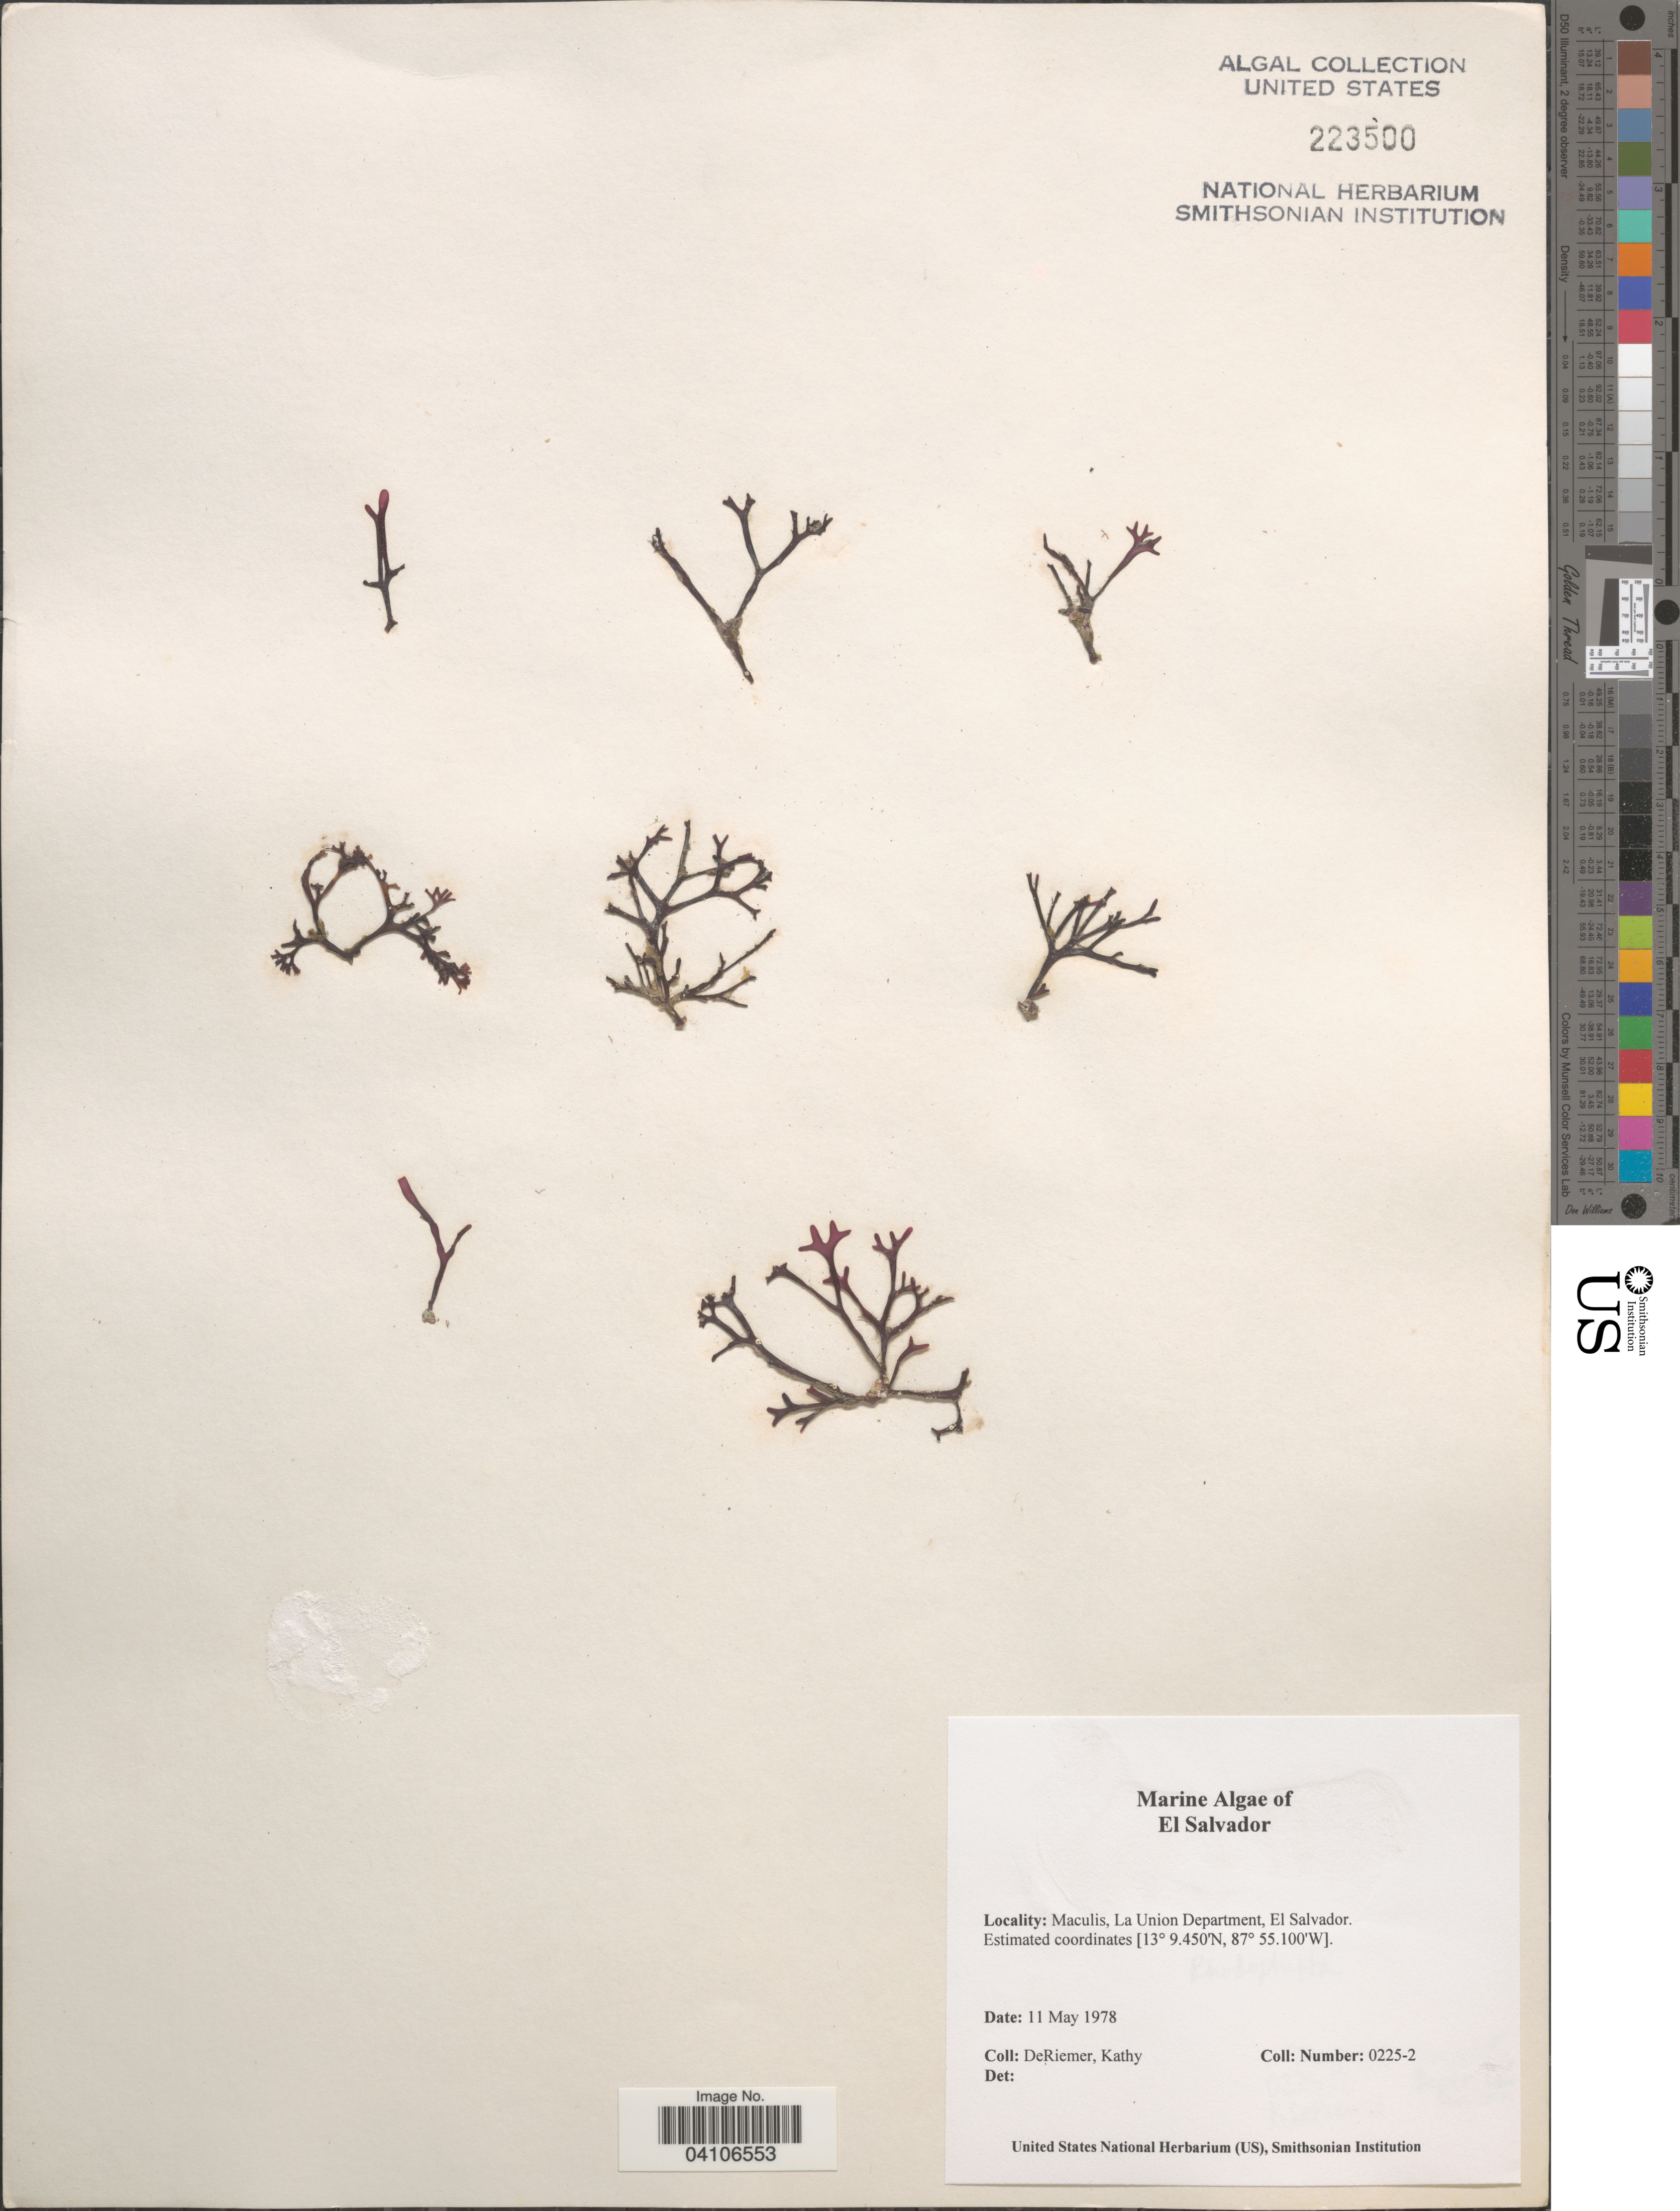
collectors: K. DeRiemer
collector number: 0225-2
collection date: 1978-05-11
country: El Salvador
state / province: La Union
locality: Maculis, La Union Department.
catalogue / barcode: US 223500